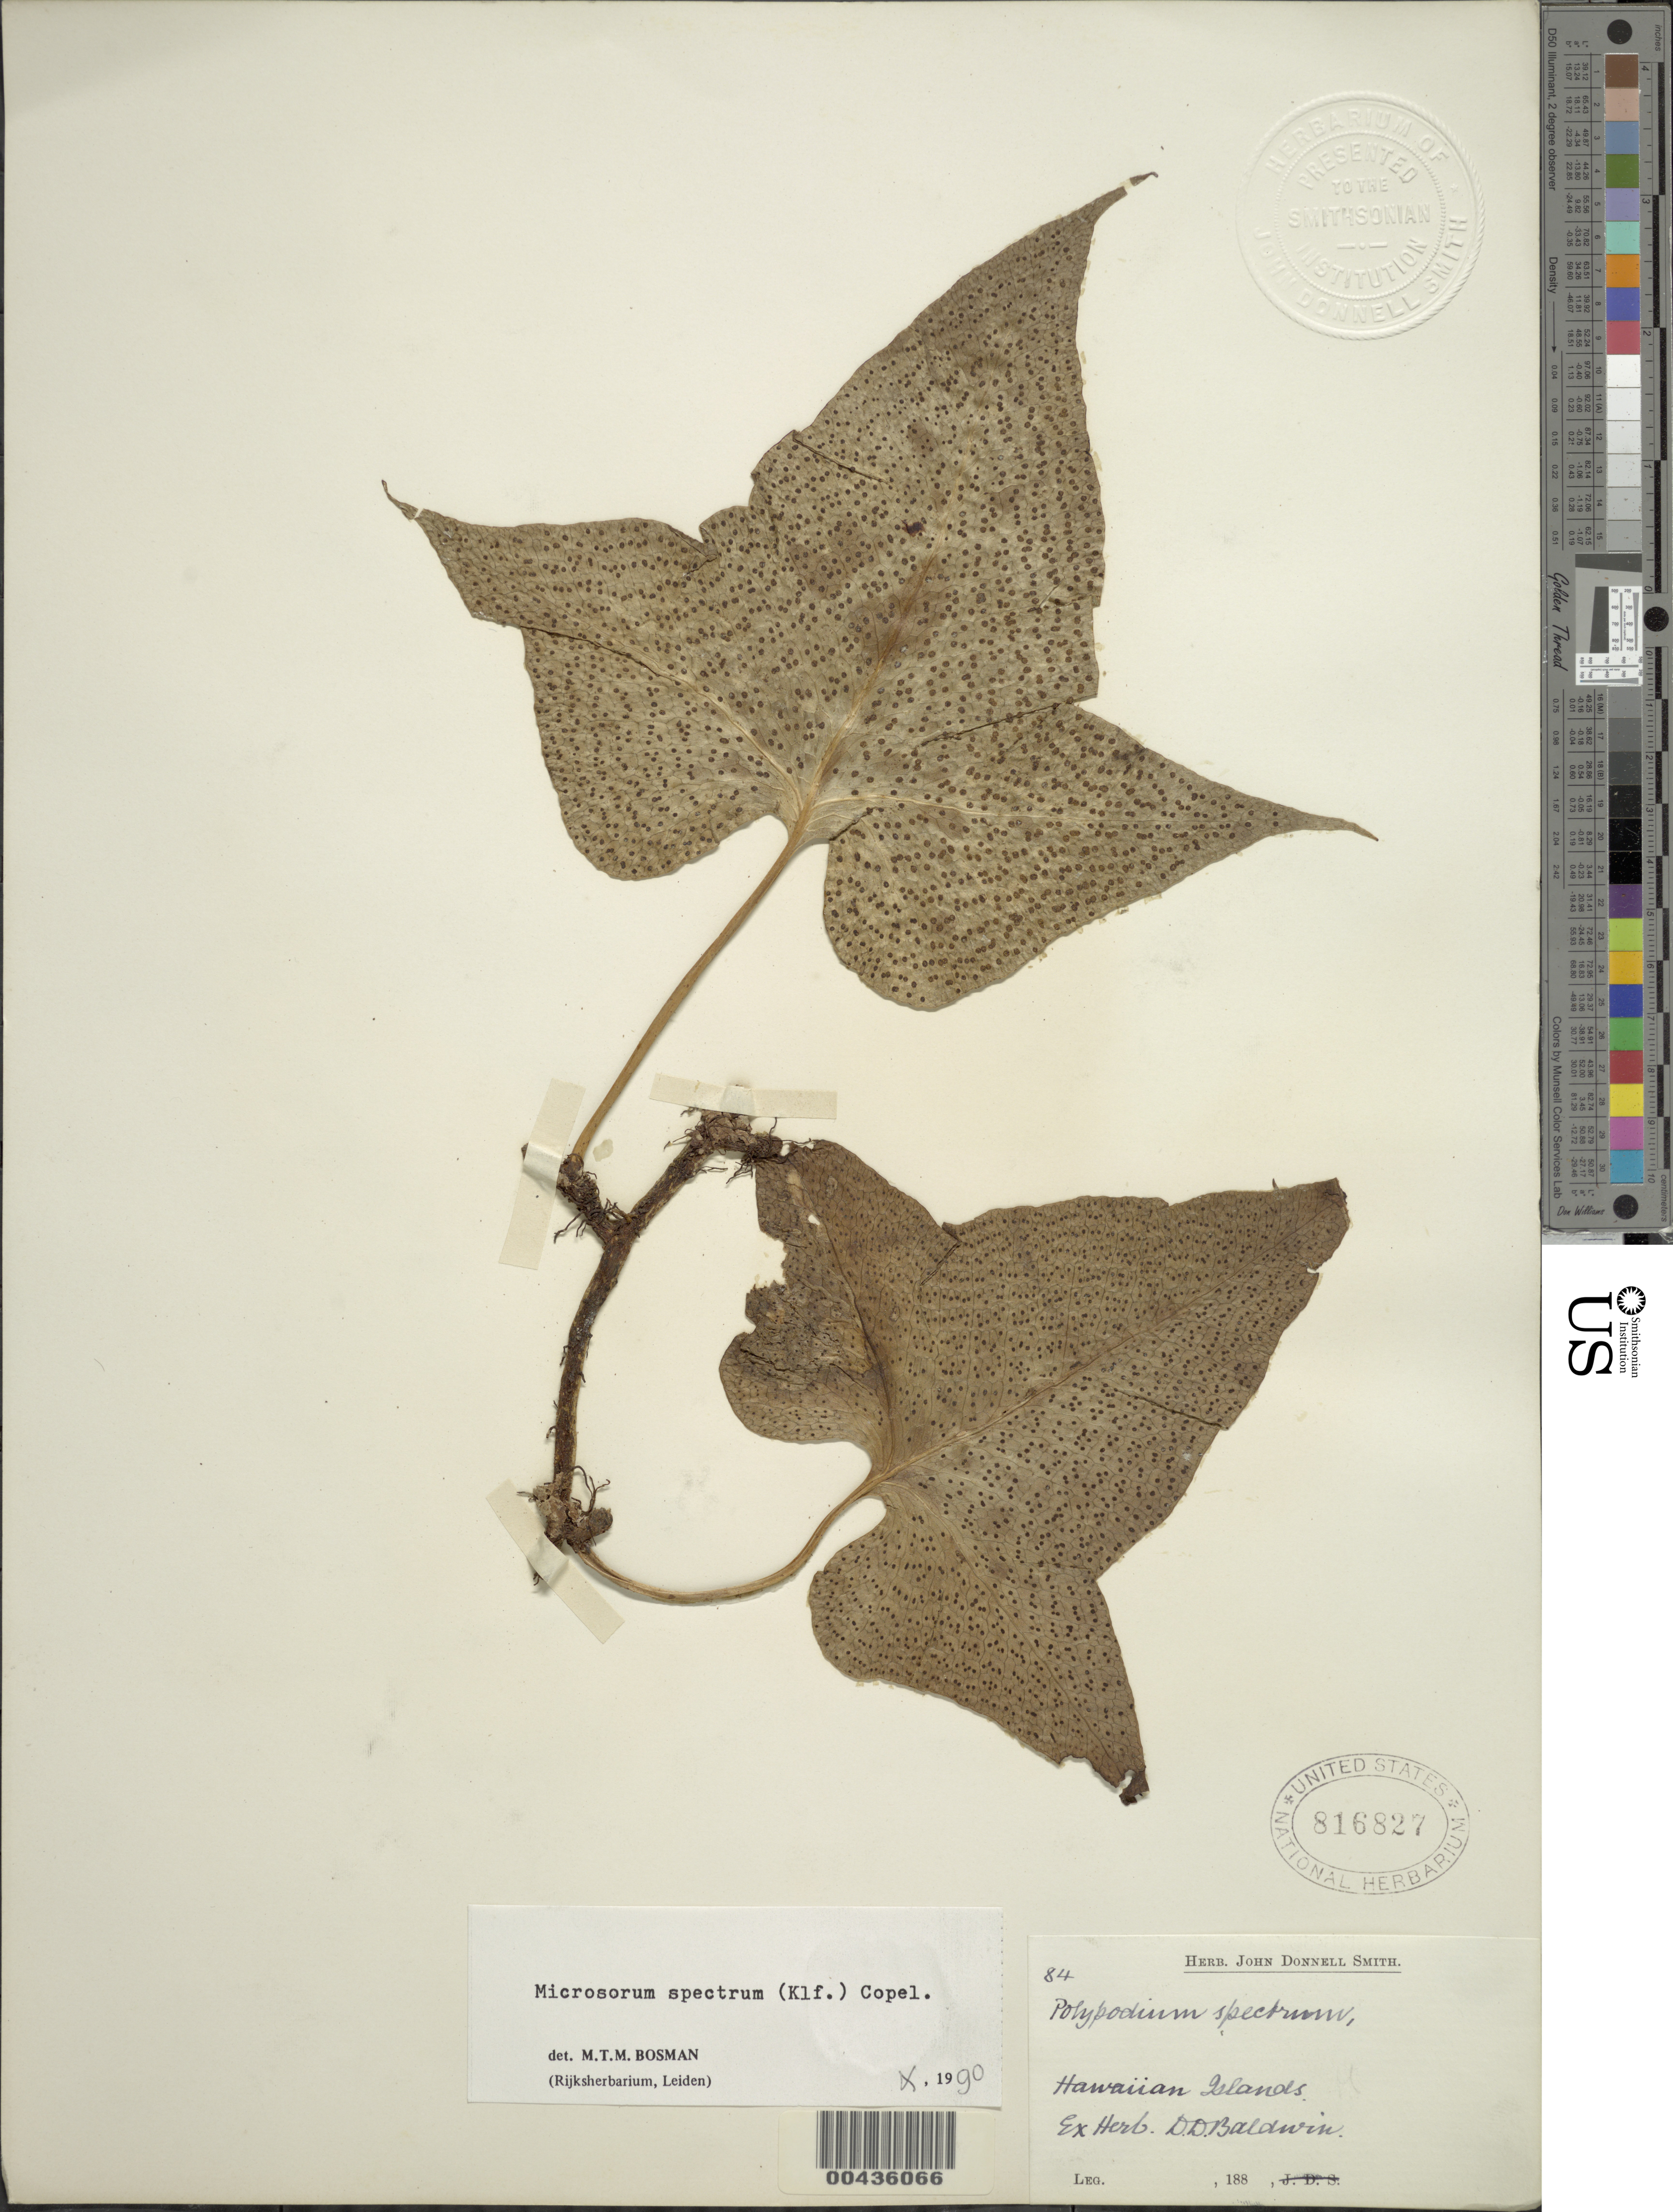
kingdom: Plantae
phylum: Tracheophyta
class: Polypodiopsida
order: Polypodiales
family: Polypodiaceae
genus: Microsorum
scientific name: Microsorum spectrum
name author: (Kaulf.) Copel.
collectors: D. Baldwin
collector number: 84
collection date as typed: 188-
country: United States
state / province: Hawaii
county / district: Hawaii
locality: Hawaiian Islands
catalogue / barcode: US 816827